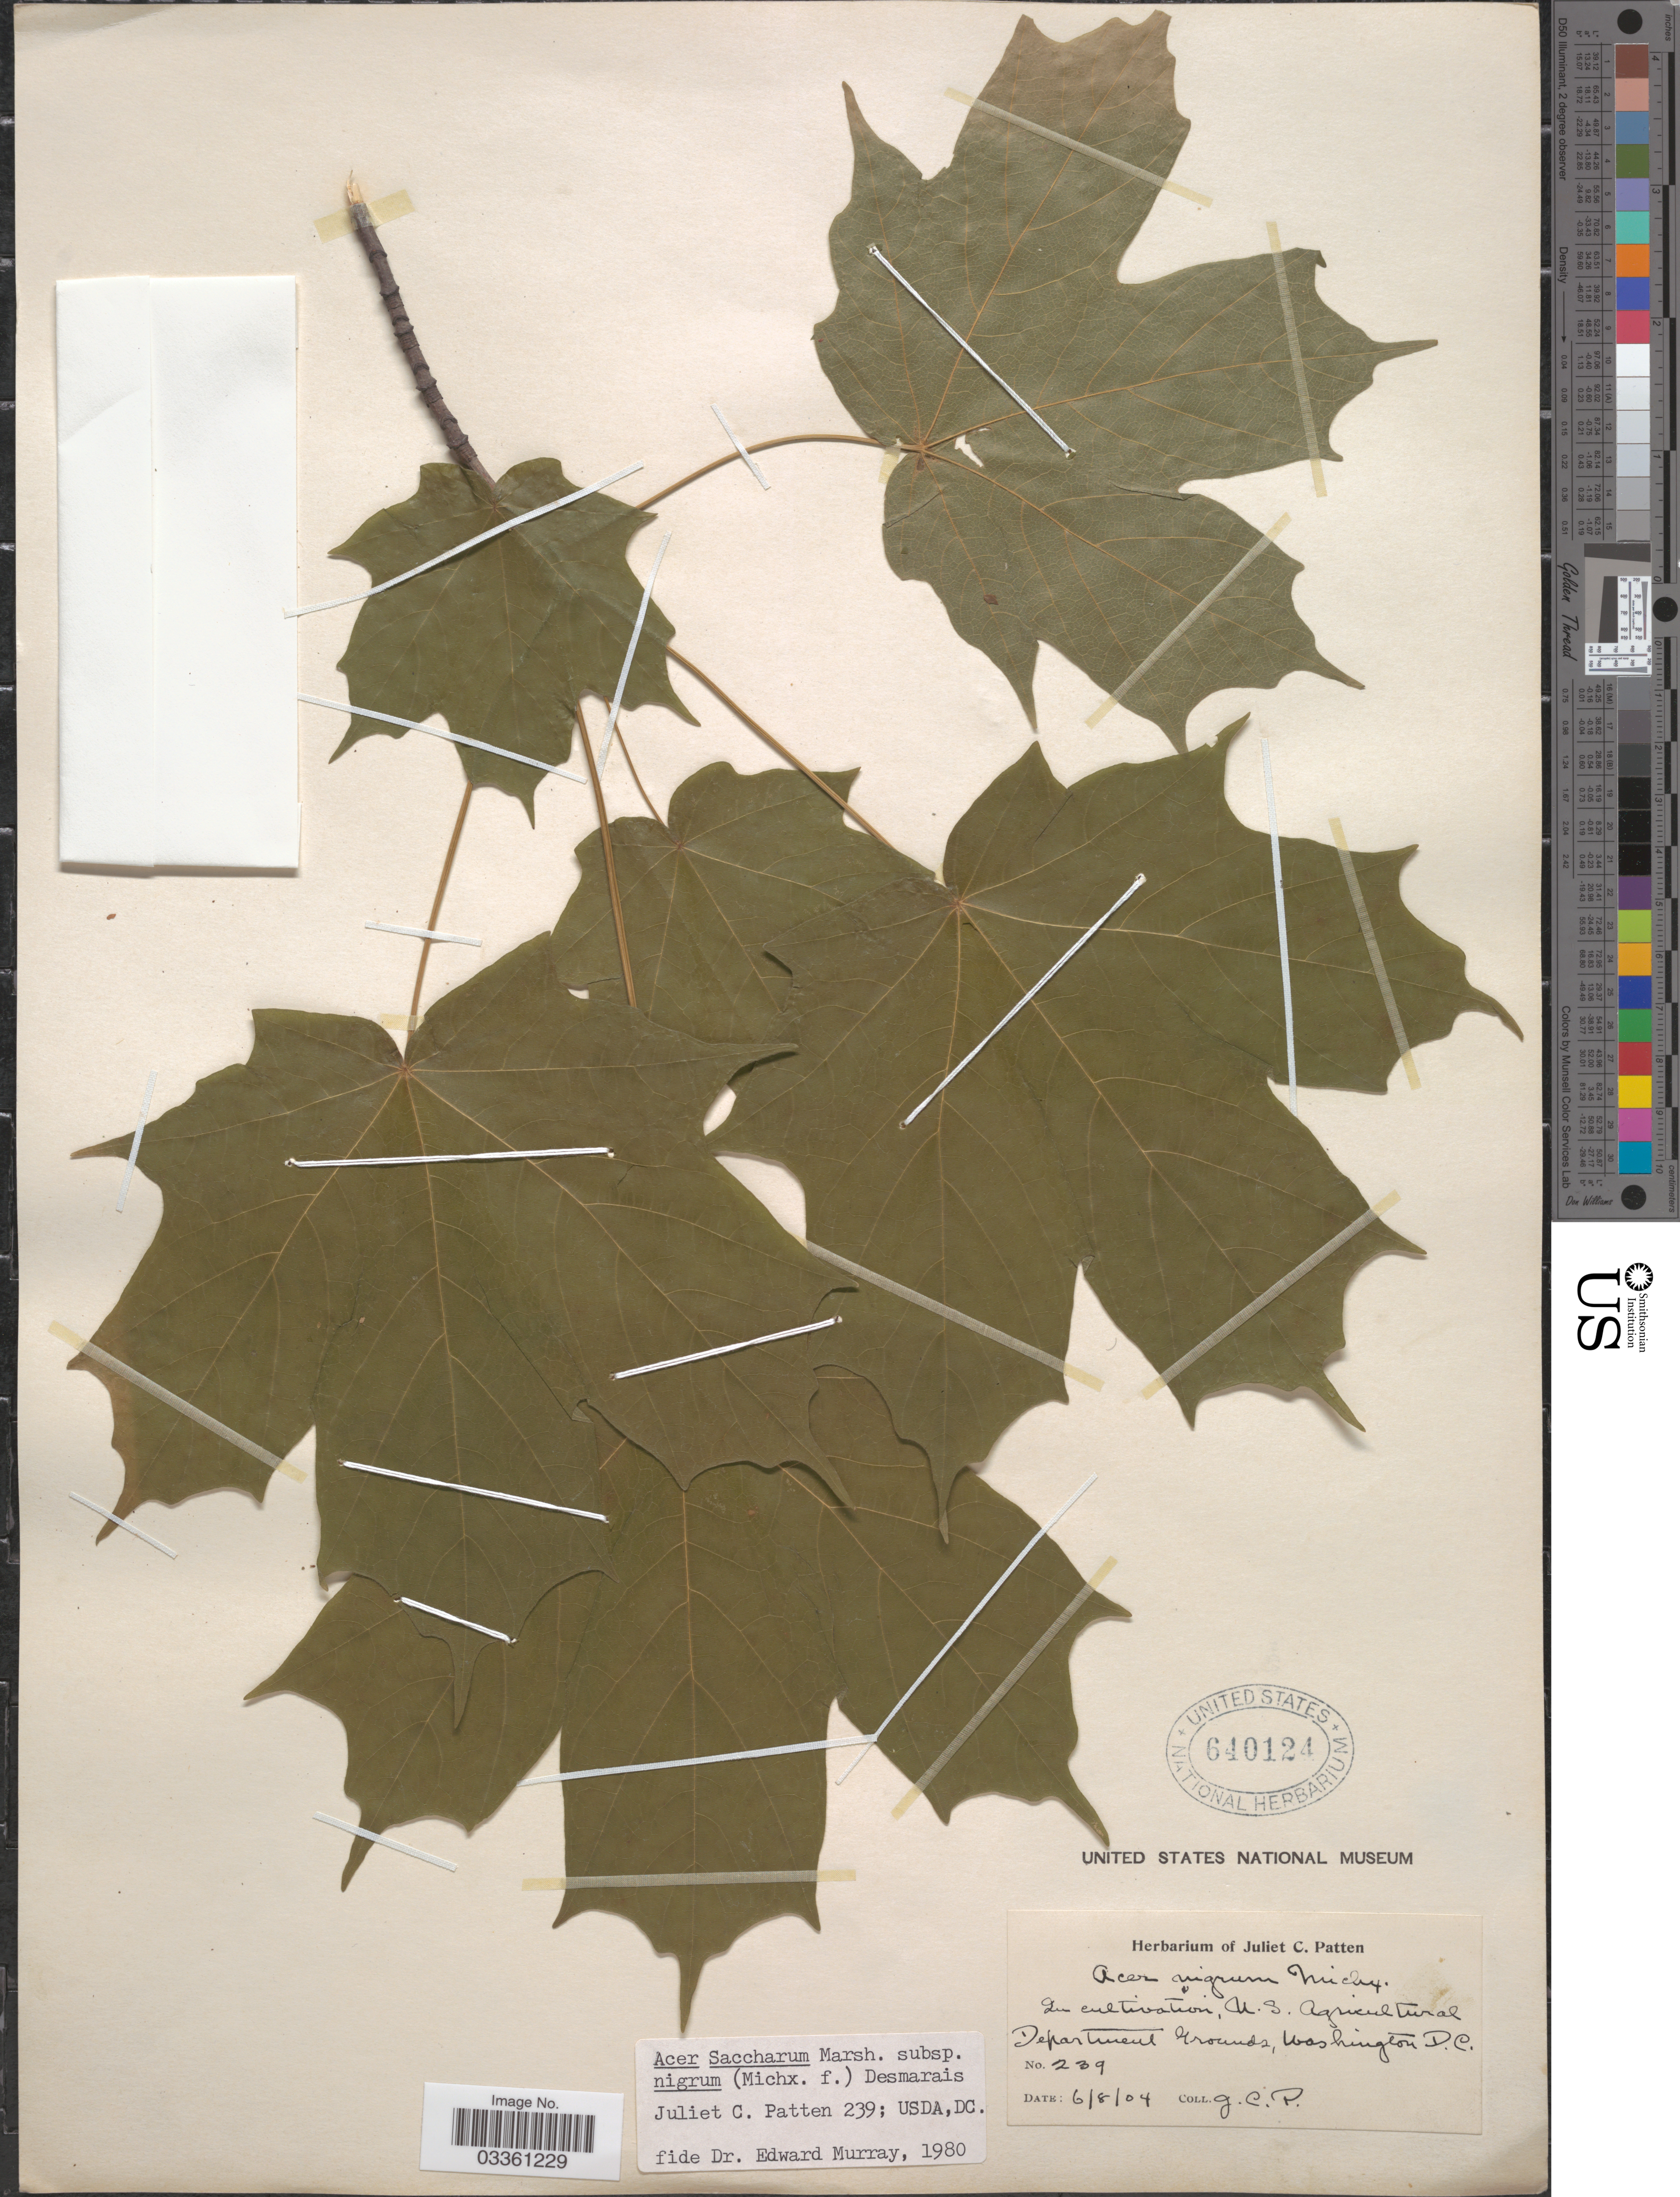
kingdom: Plantae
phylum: Tracheophyta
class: Magnoliopsida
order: Sapindales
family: Sapindaceae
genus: Acer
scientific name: Acer saccharum subsp. nigrum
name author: (F. Michx.) Desmarais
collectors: J. Patten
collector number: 239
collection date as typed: Transcribed d/m/y: 8/6/4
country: United States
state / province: District of Columbia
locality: In cultivation, U.S. Agriculturial Department Grounds, Washington D.C.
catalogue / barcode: US 640124